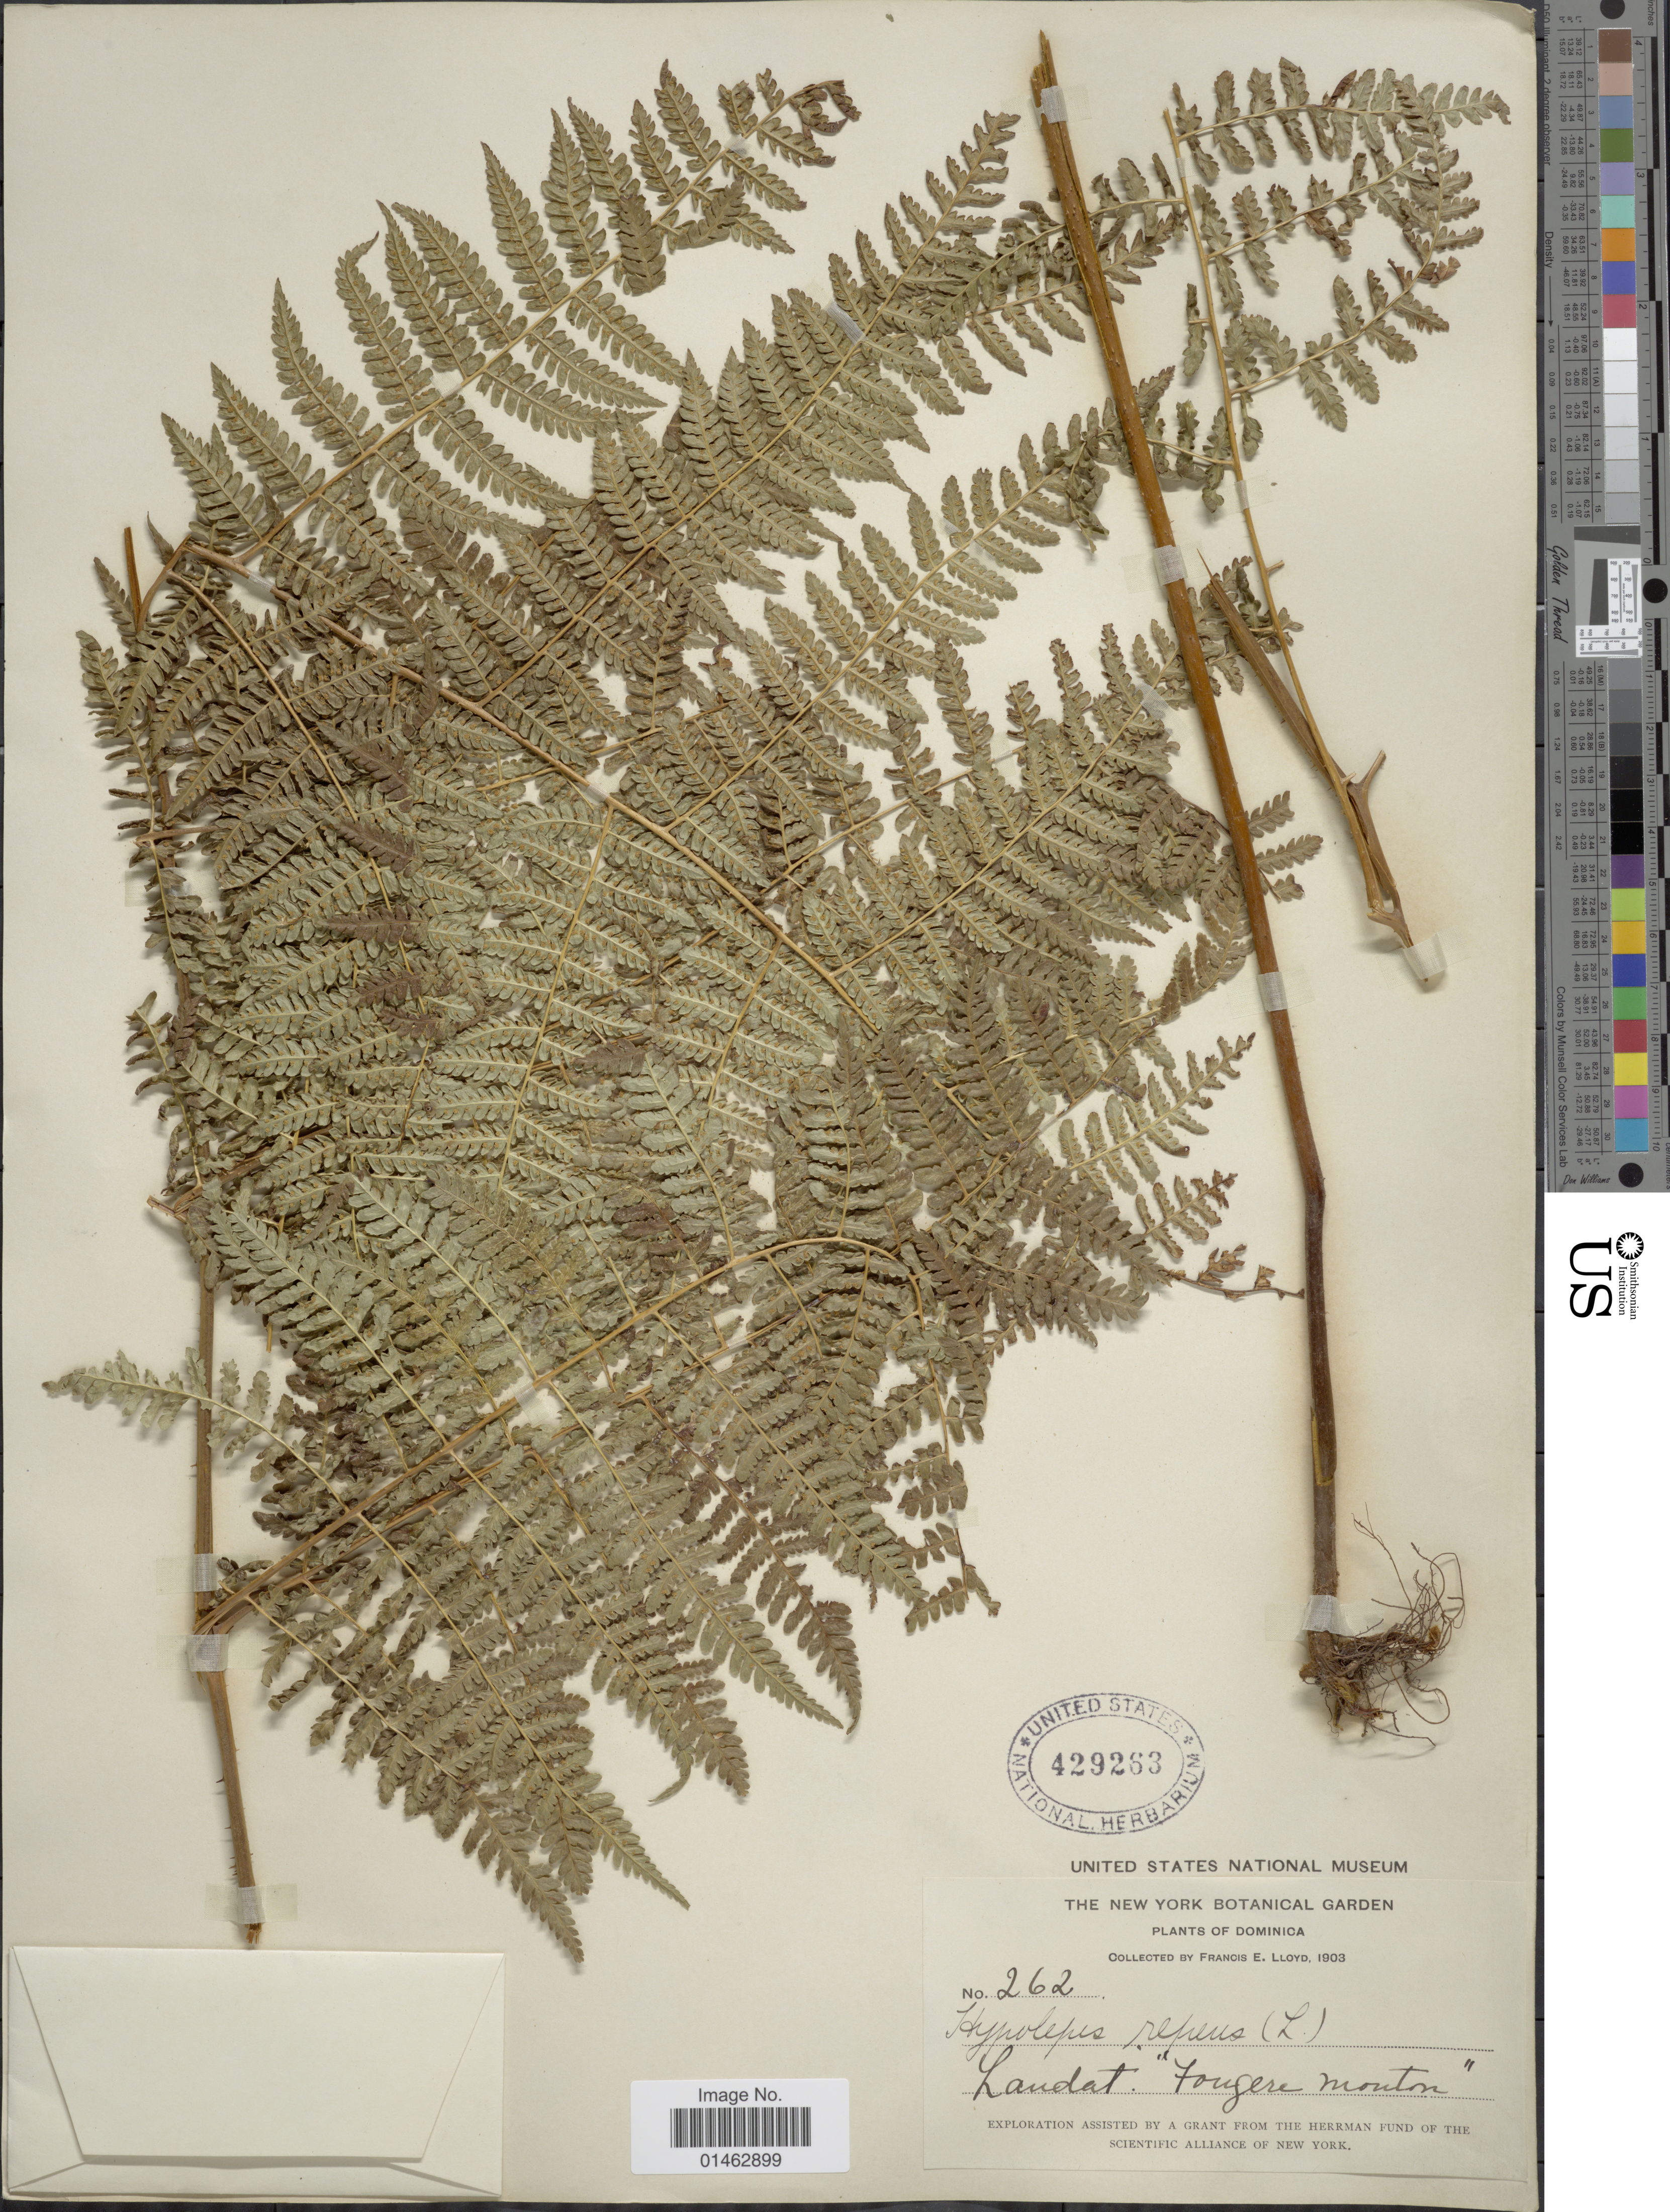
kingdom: Plantae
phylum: Tracheophyta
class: Polypodiopsida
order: Polypodiales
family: Dennstaedtiaceae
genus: Hypolepis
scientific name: Hypolepis repens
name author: (L.) C. Presl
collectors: Lloyd, C. E.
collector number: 262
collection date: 1903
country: Dominica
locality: Landat. 'Fougere mouton'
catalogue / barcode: US 429263